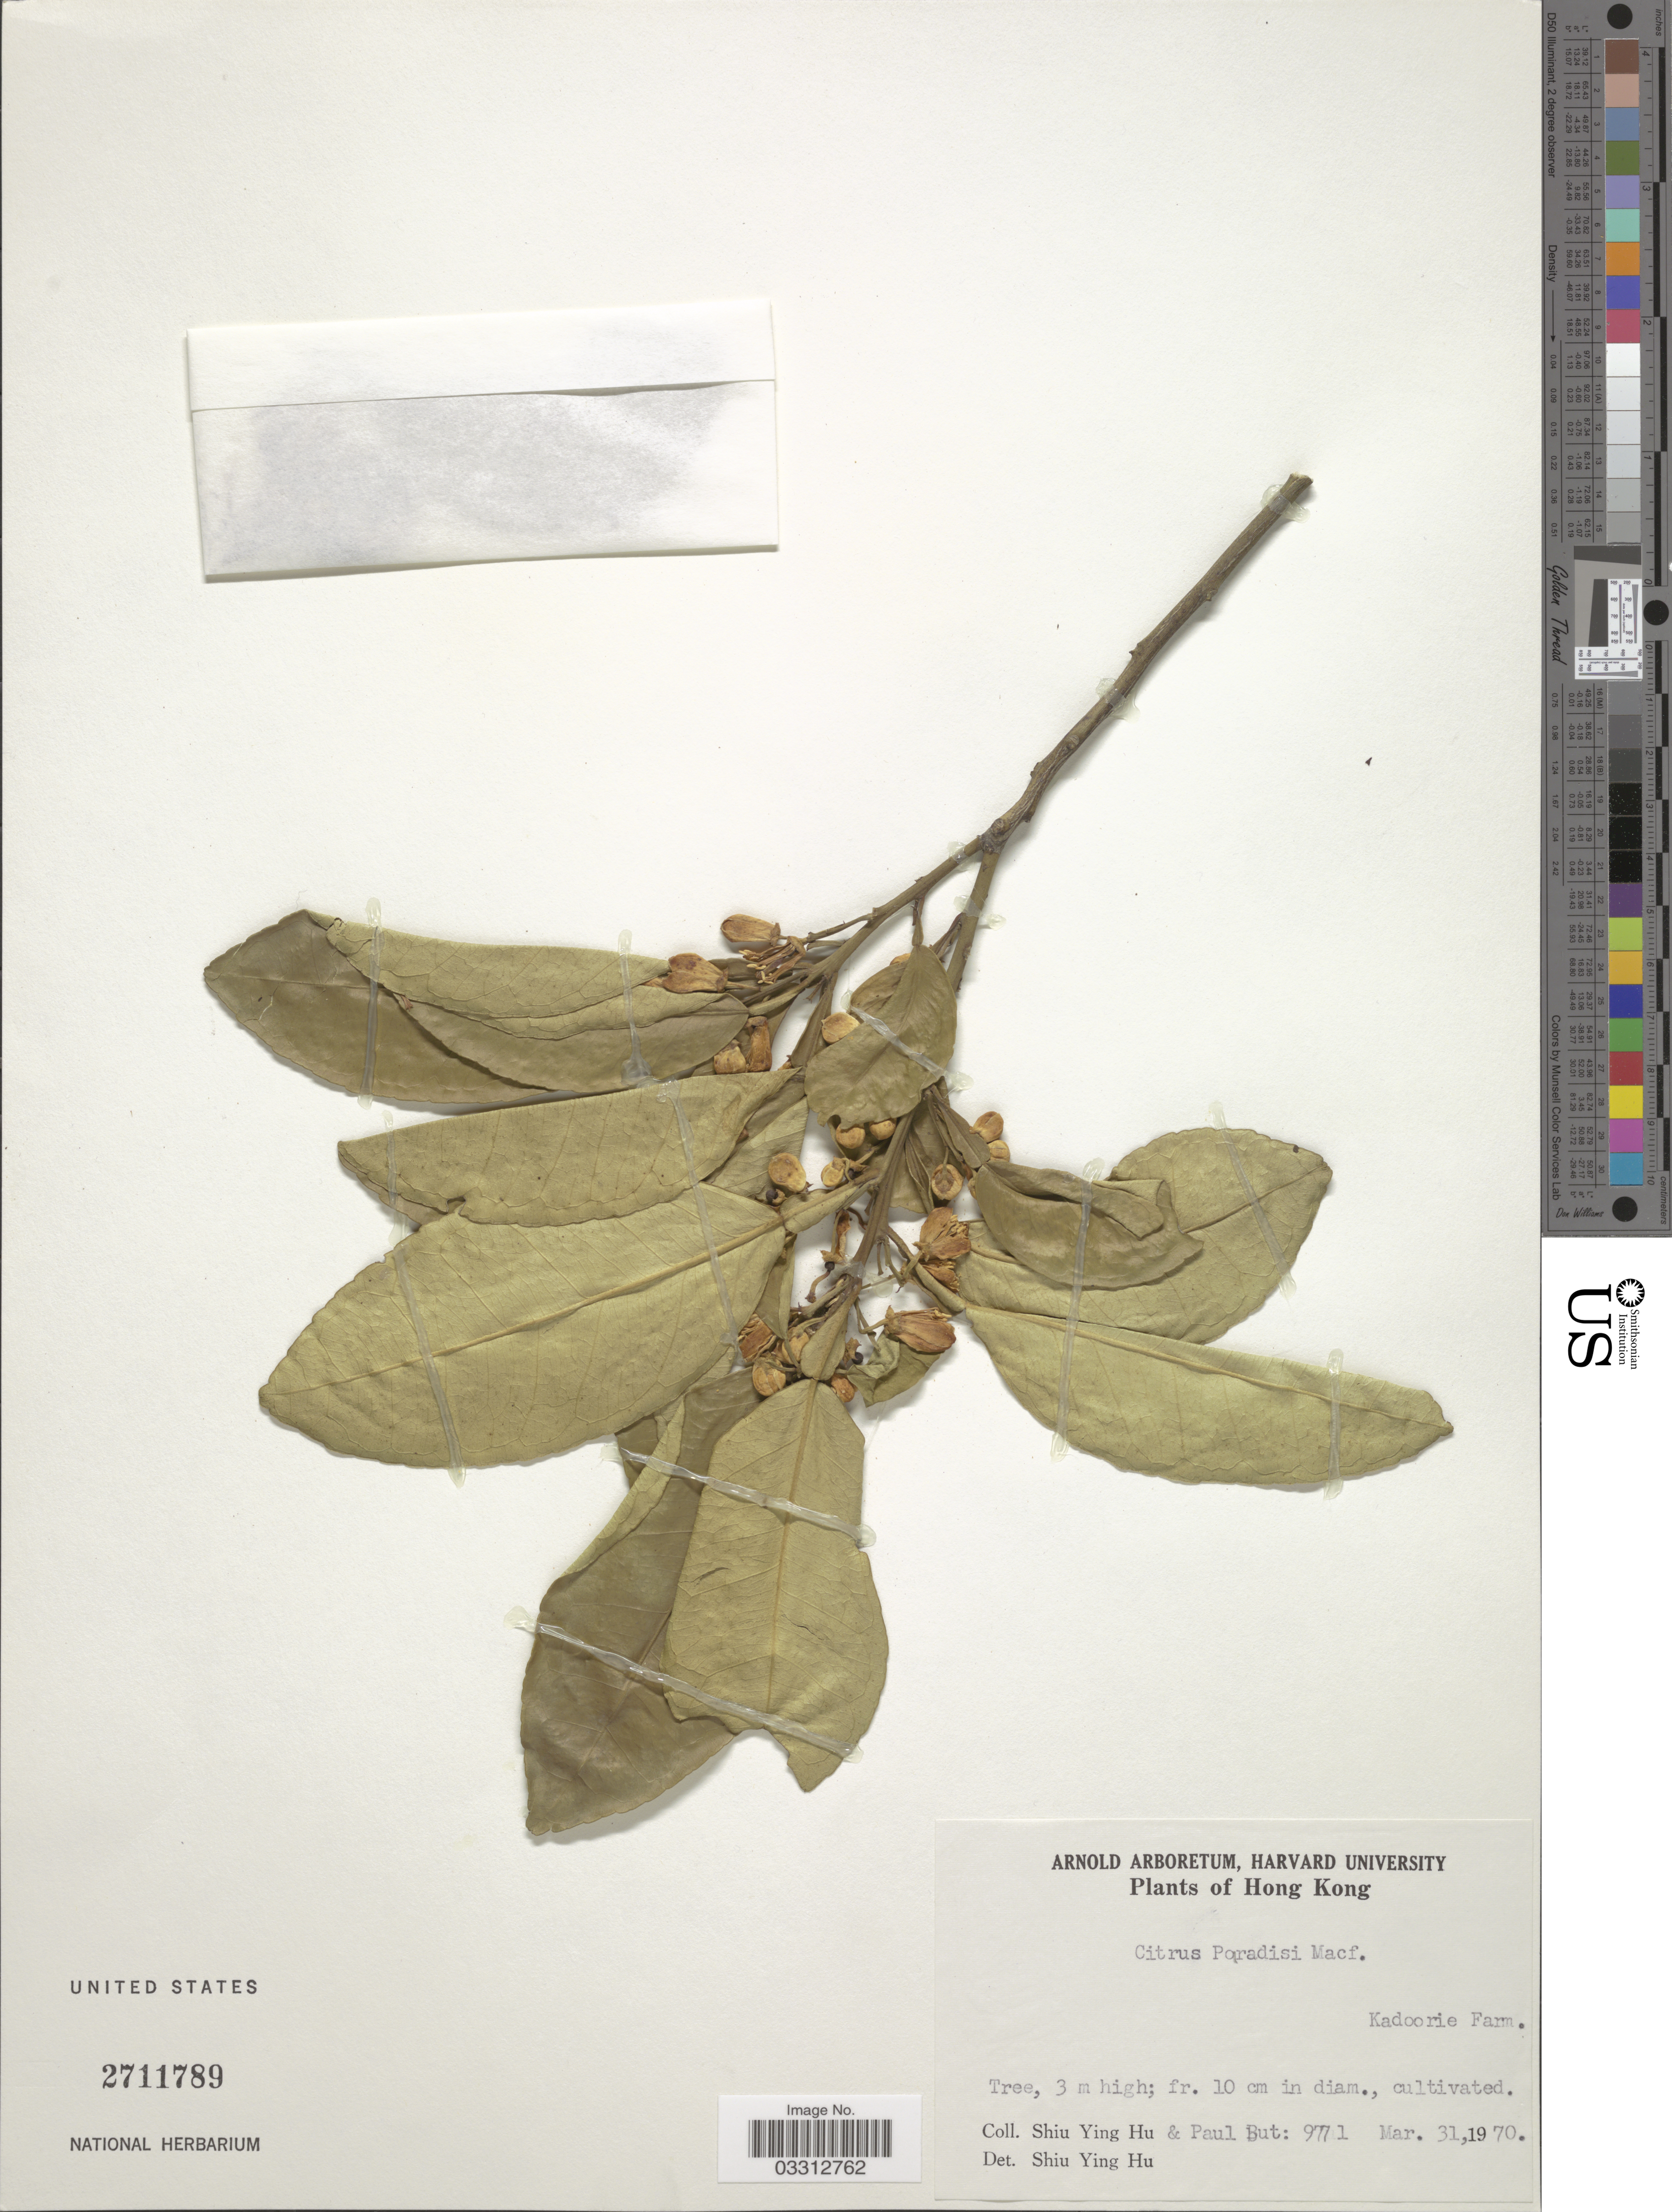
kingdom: Plantae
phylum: Tracheophyta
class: Magnoliopsida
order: Sapindales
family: Rutaceae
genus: Citrus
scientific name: Citrus paradisi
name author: Macfad.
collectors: S. Y. Hu & P. But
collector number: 9771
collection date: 1970-03-31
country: China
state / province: Hong Kong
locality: Kadoorie Farm.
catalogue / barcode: US 2711789